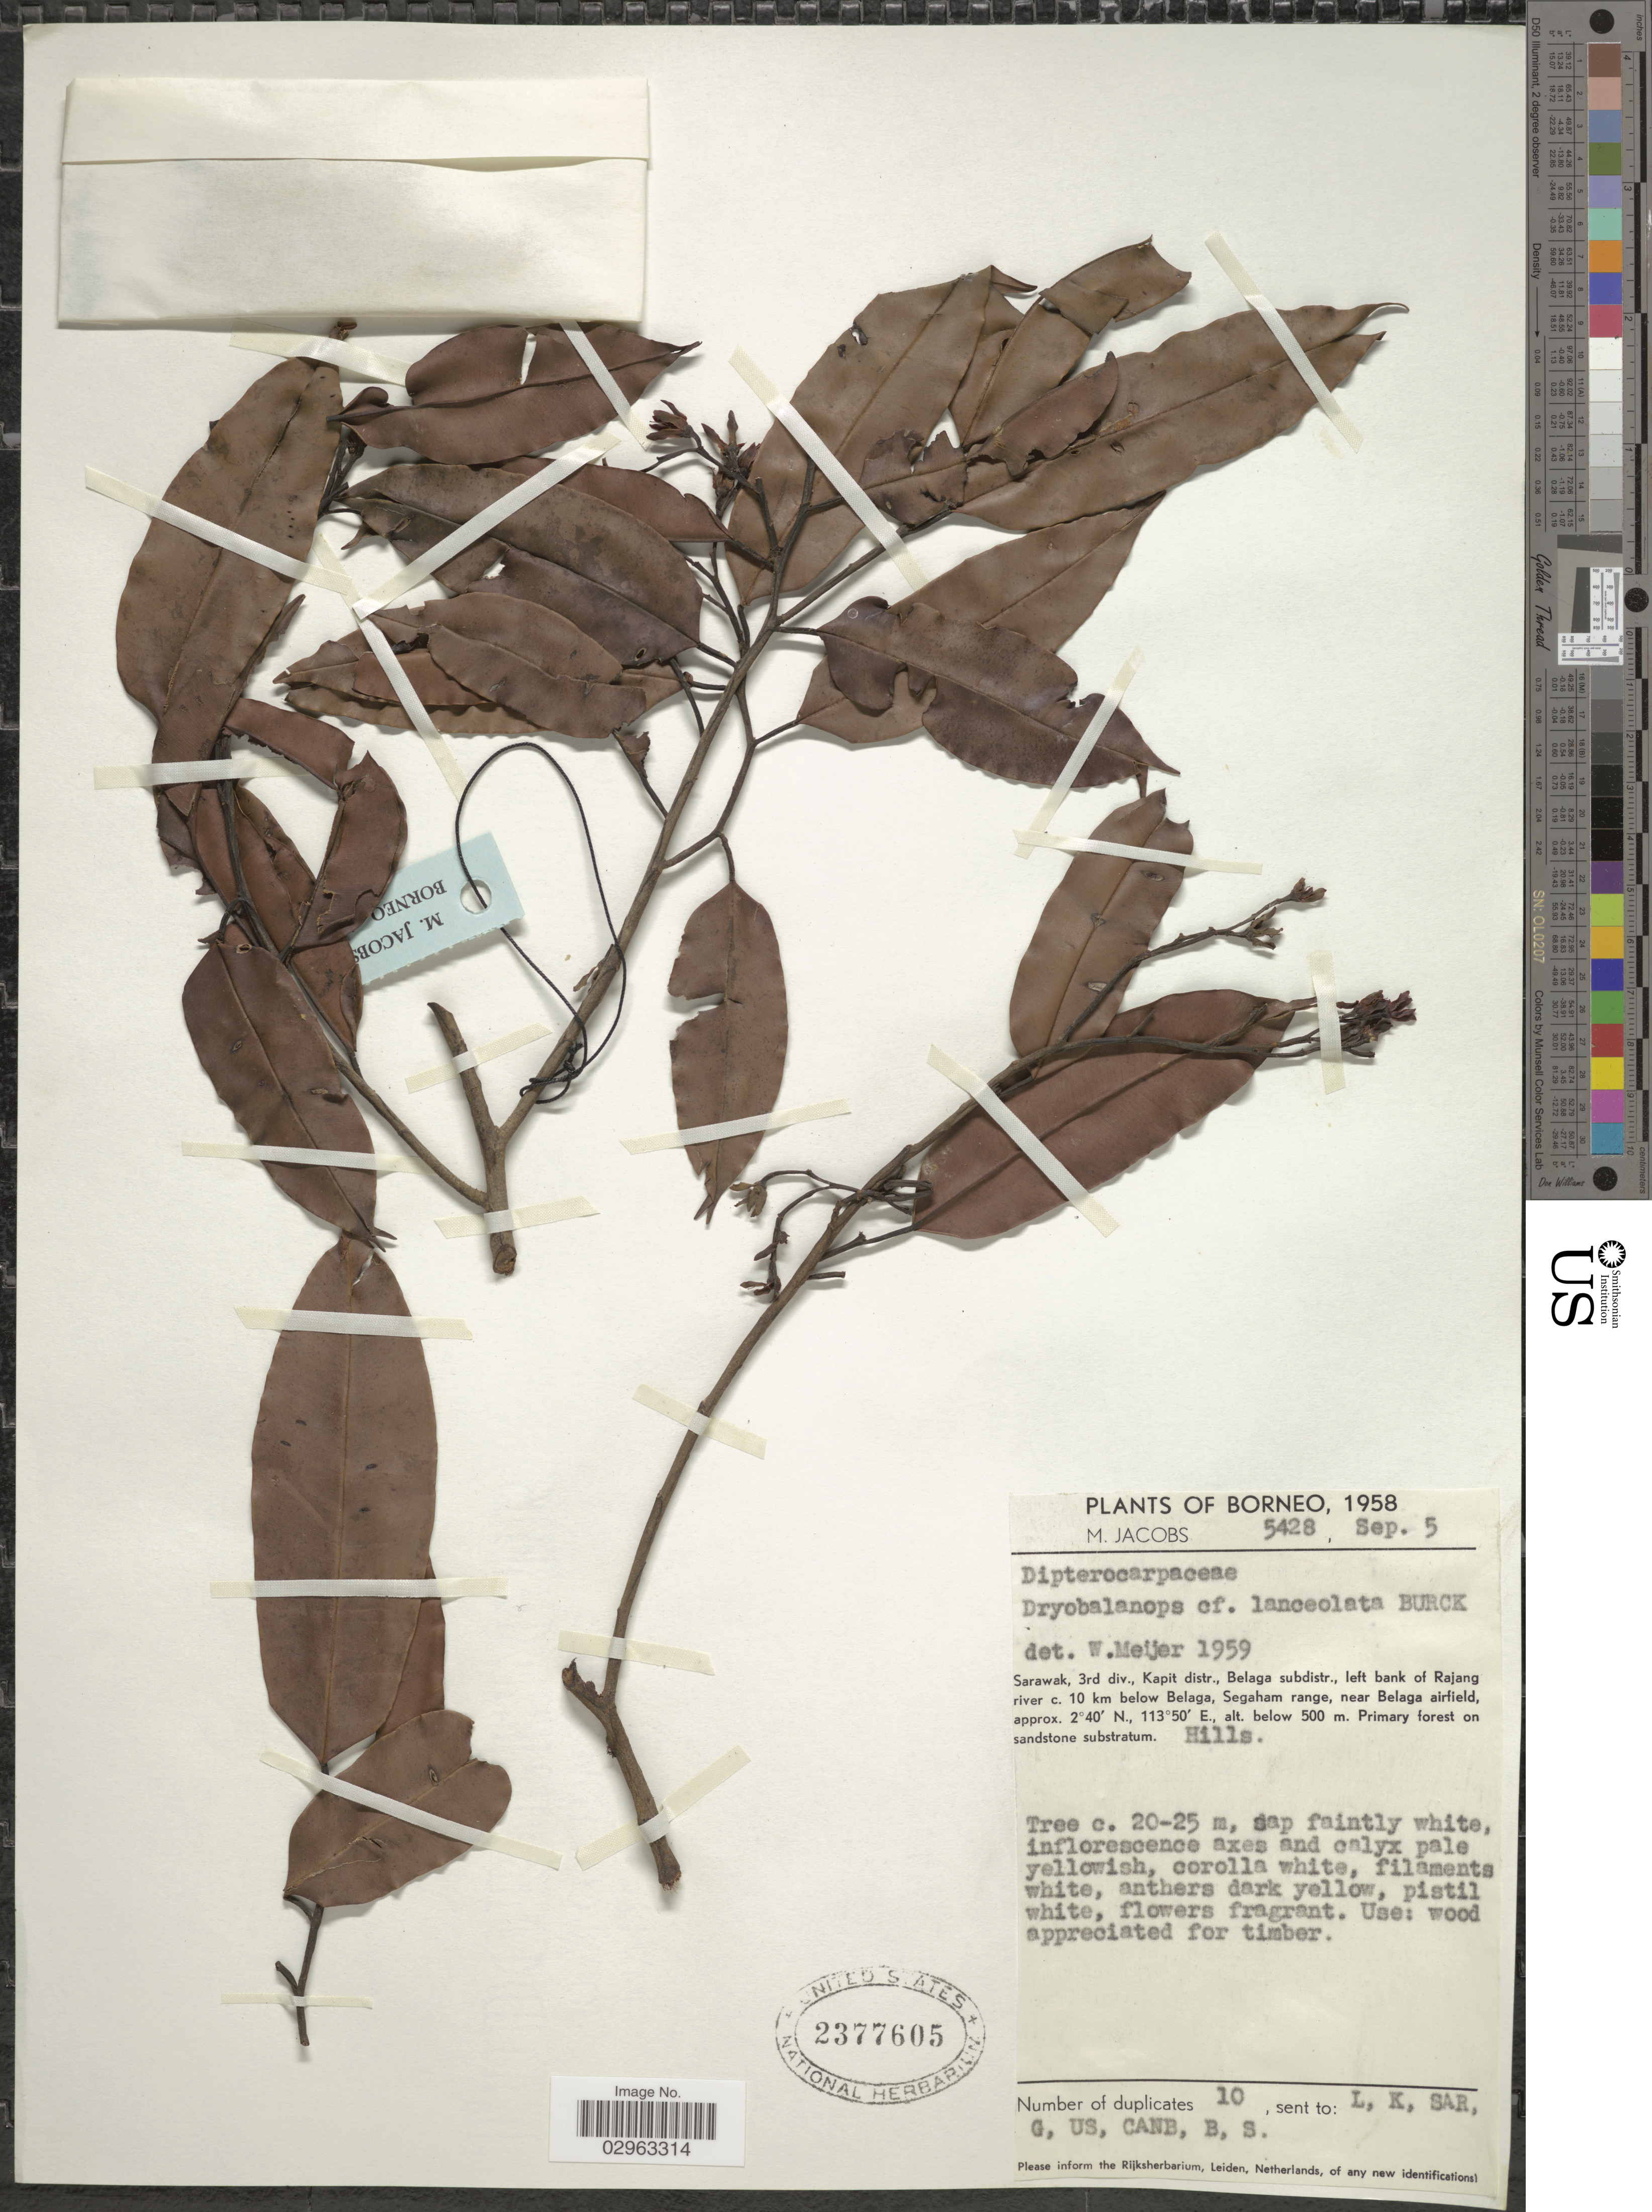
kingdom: Plantae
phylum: Tracheophyta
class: Magnoliopsida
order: Malvales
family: Dipterocarpaceae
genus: Dryobalanops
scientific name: Dryobalanops lanceolata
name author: Burck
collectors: M. Jacobs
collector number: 5428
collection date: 1958-09-05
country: Malaysia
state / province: Sarawak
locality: Borneo, 3rd div., Kapit distr., Belaga subdistr., left bank of Rajang river c. 10 km below Belaga, Segaham range, near Belaga airfield.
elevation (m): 500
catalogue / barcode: US 2377605